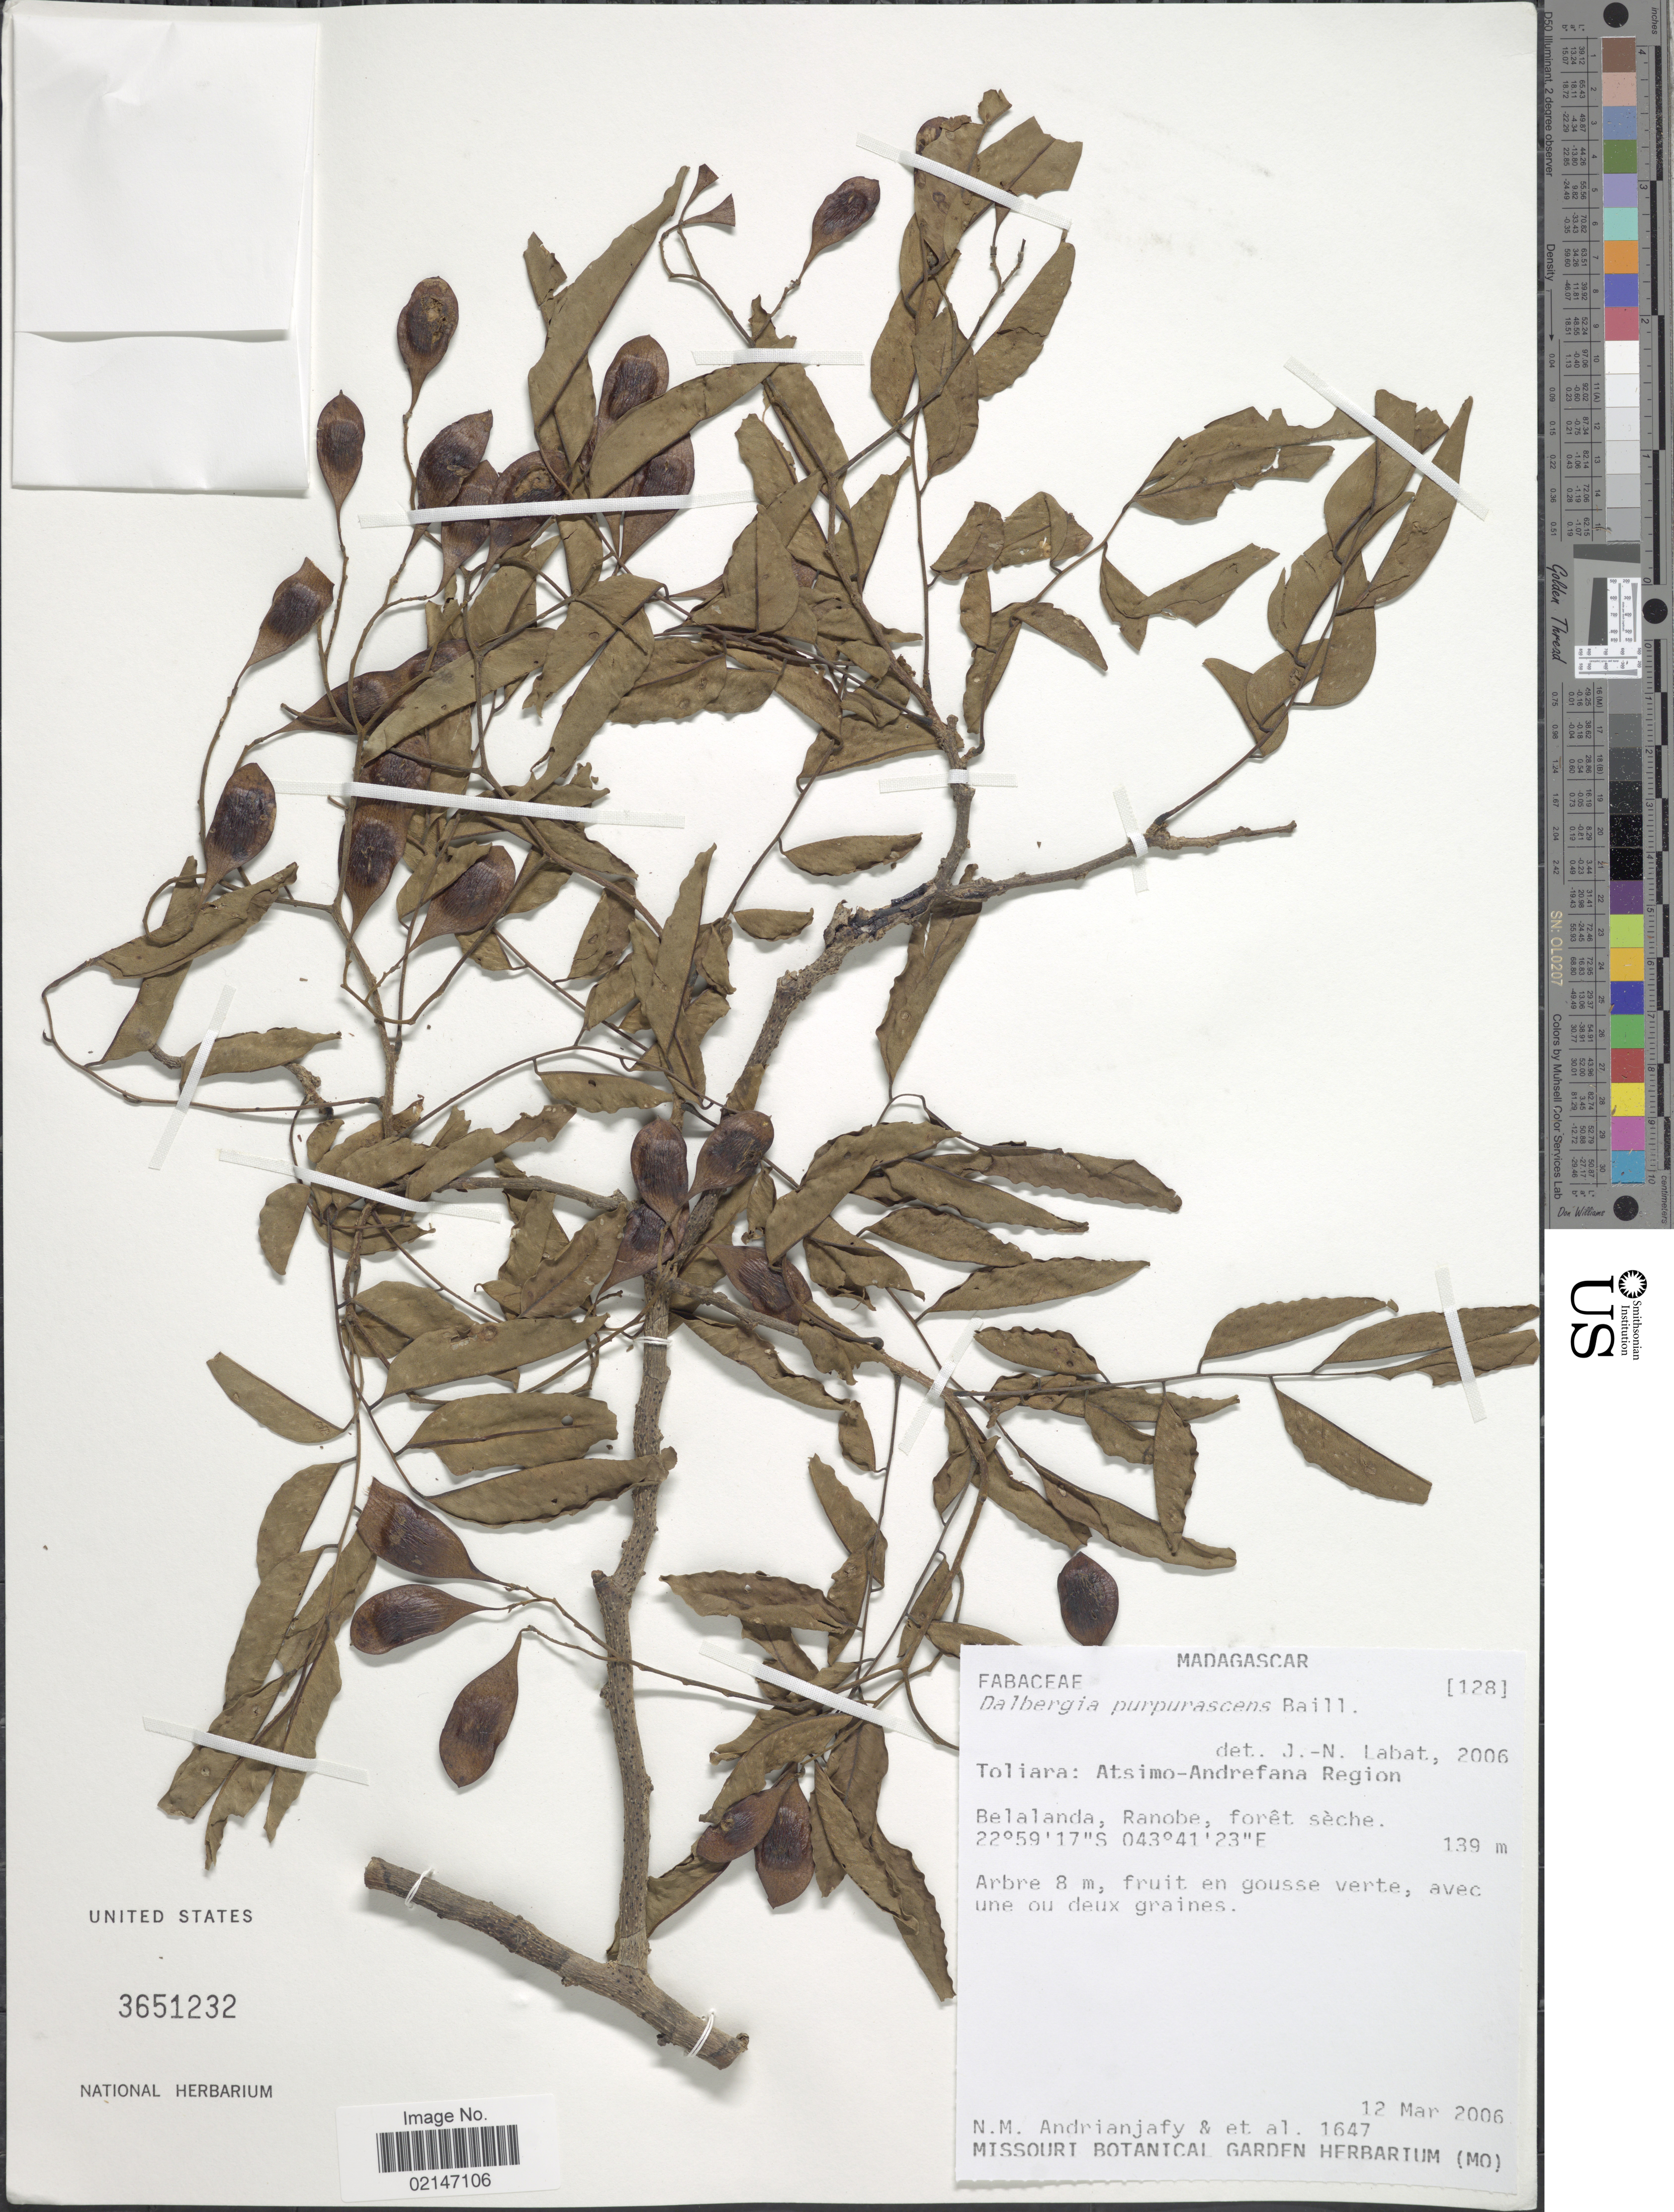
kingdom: Plantae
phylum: Tracheophyta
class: Magnoliopsida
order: Fabales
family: Fabaceae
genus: Dalbergia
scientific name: Dalbergia purpurascens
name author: Baill.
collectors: N. M. Andrianjafy & et al.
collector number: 1647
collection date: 2006-03-12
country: Madagascar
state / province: Atsimo-Andrefana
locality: Atsimo-Andreafana Region, Belalanda, Ranobe, foret, seche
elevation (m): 139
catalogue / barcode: US 3651232